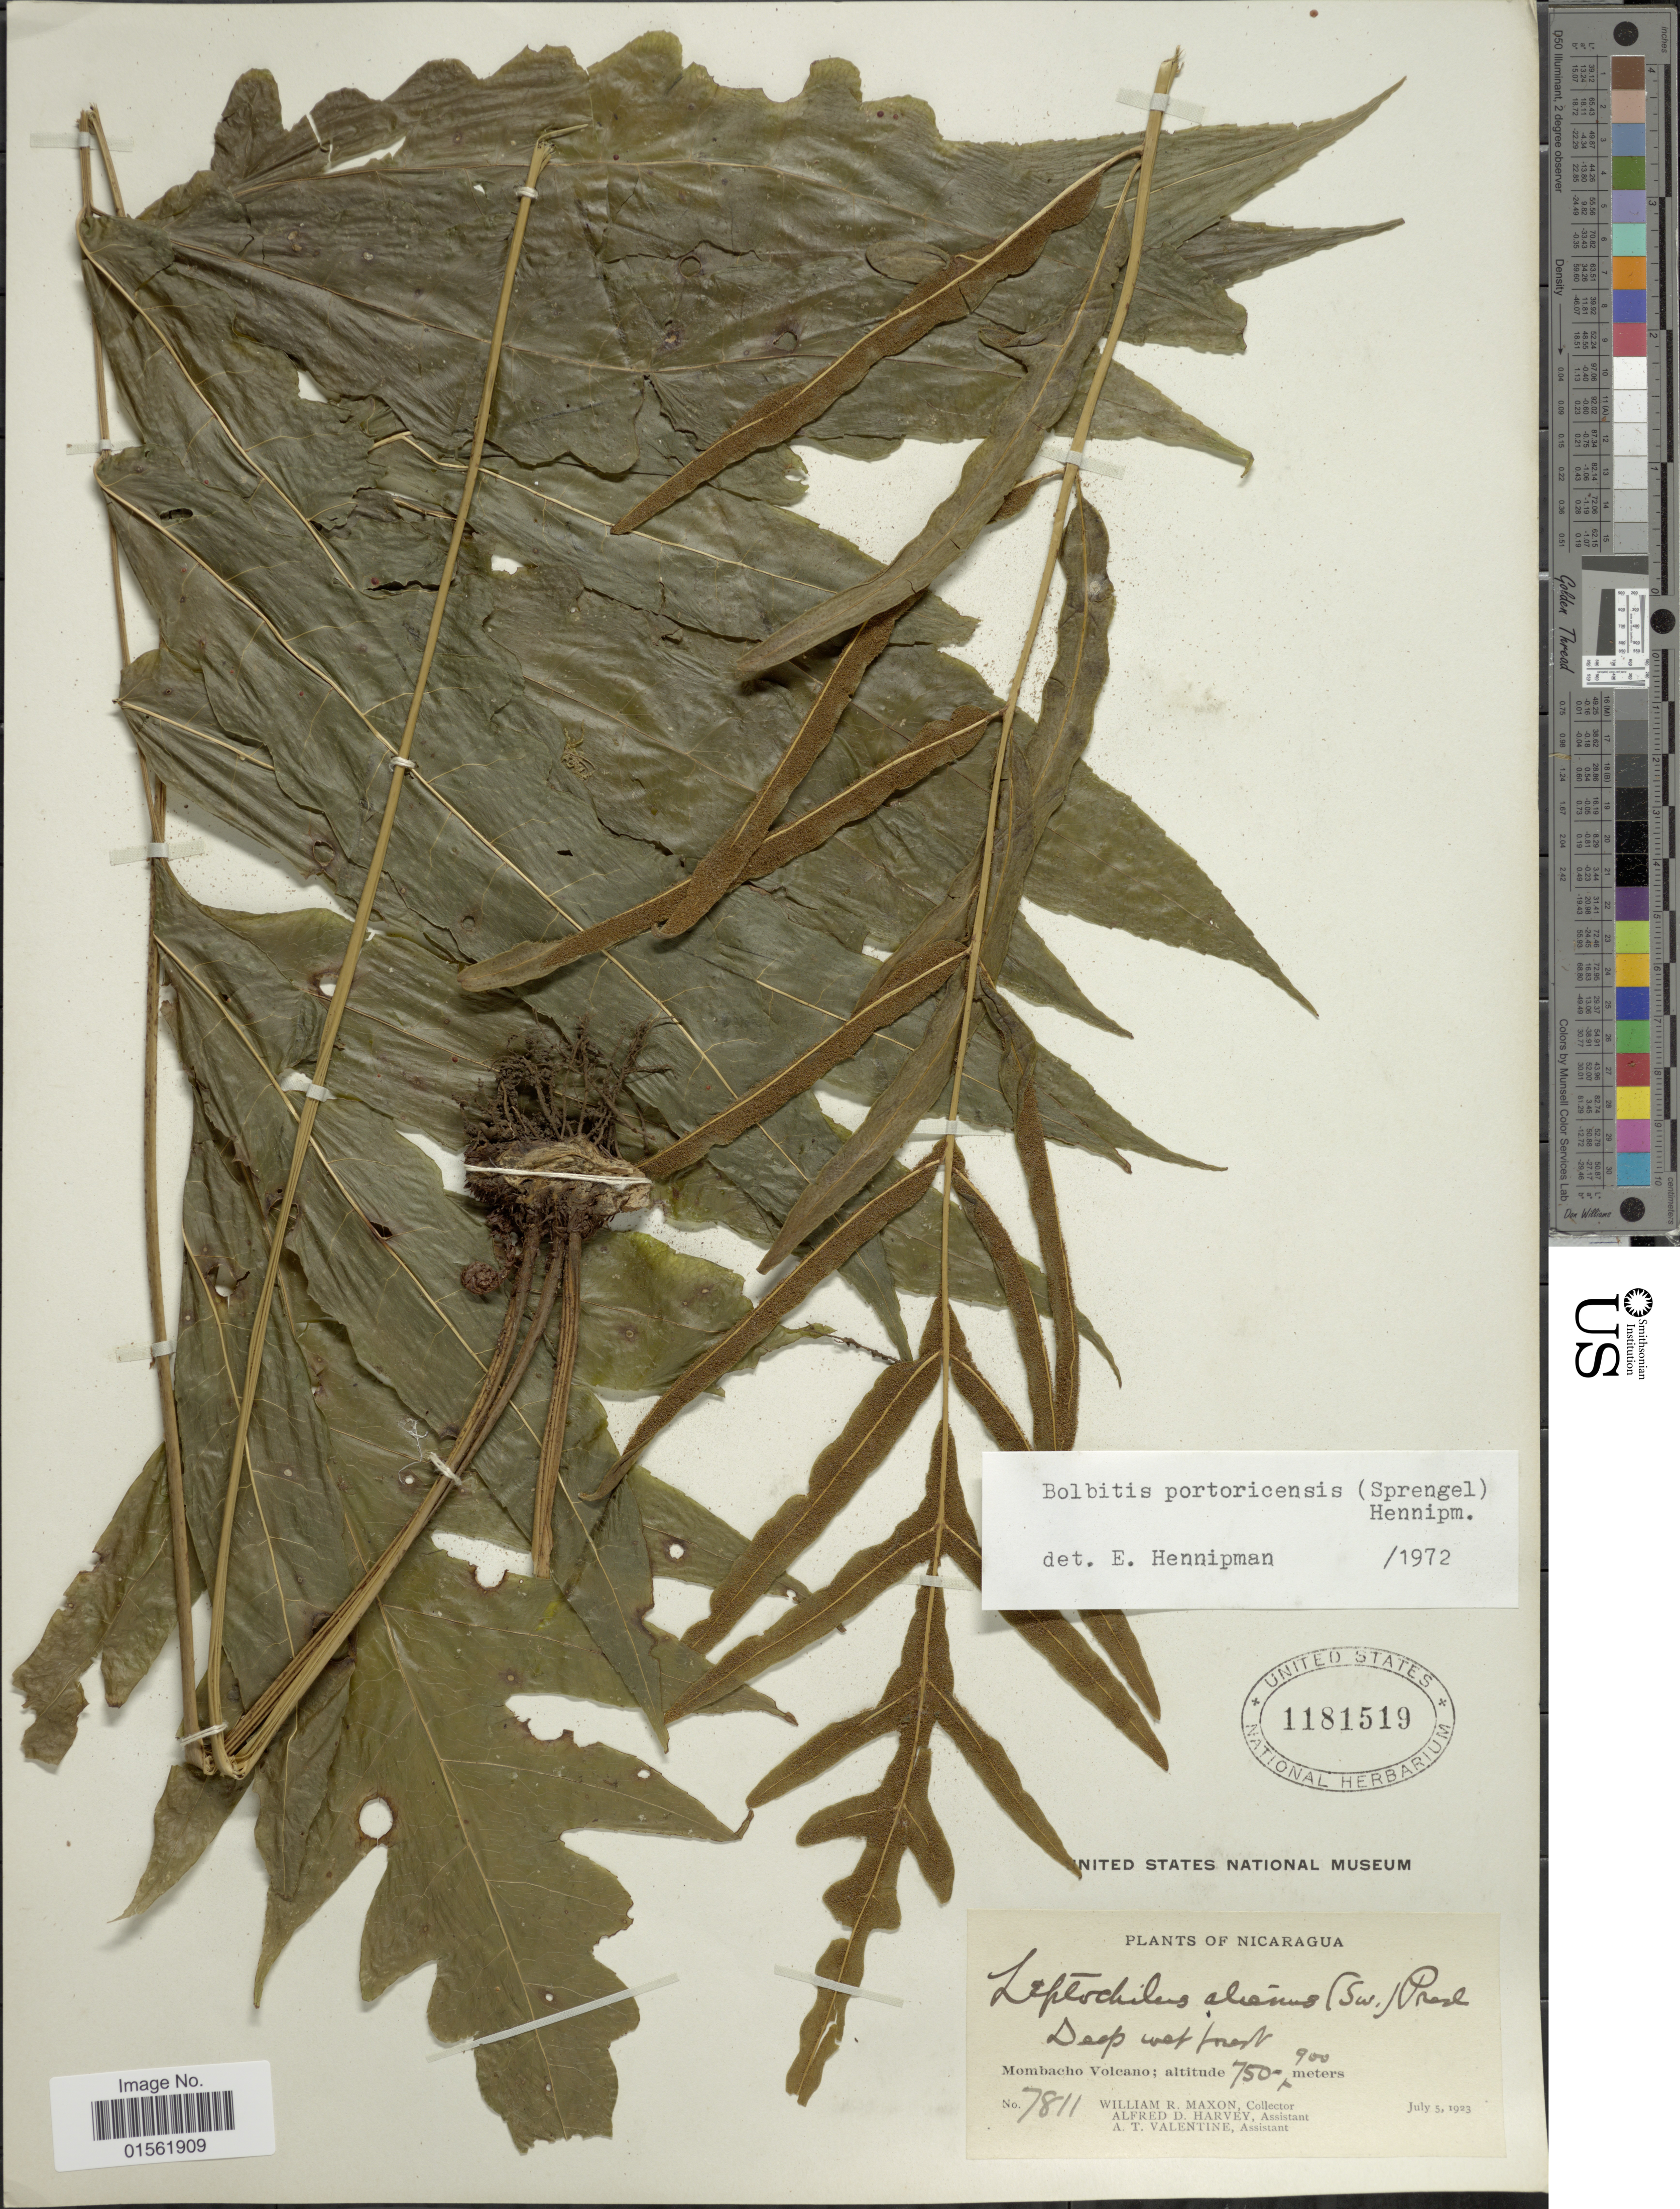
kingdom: Plantae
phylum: Tracheophyta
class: Polypodiopsida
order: Polypodiales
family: Dryopteridaceae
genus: Bolbitis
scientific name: Bolbitis portoricensis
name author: (Spreng.) Hennipman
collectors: W. R. Maxon, A. D. Harvey & A. Valentine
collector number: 7811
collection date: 1923-07-05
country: Nicaragua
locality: Mombacho Volcano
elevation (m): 750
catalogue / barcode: US 1181519